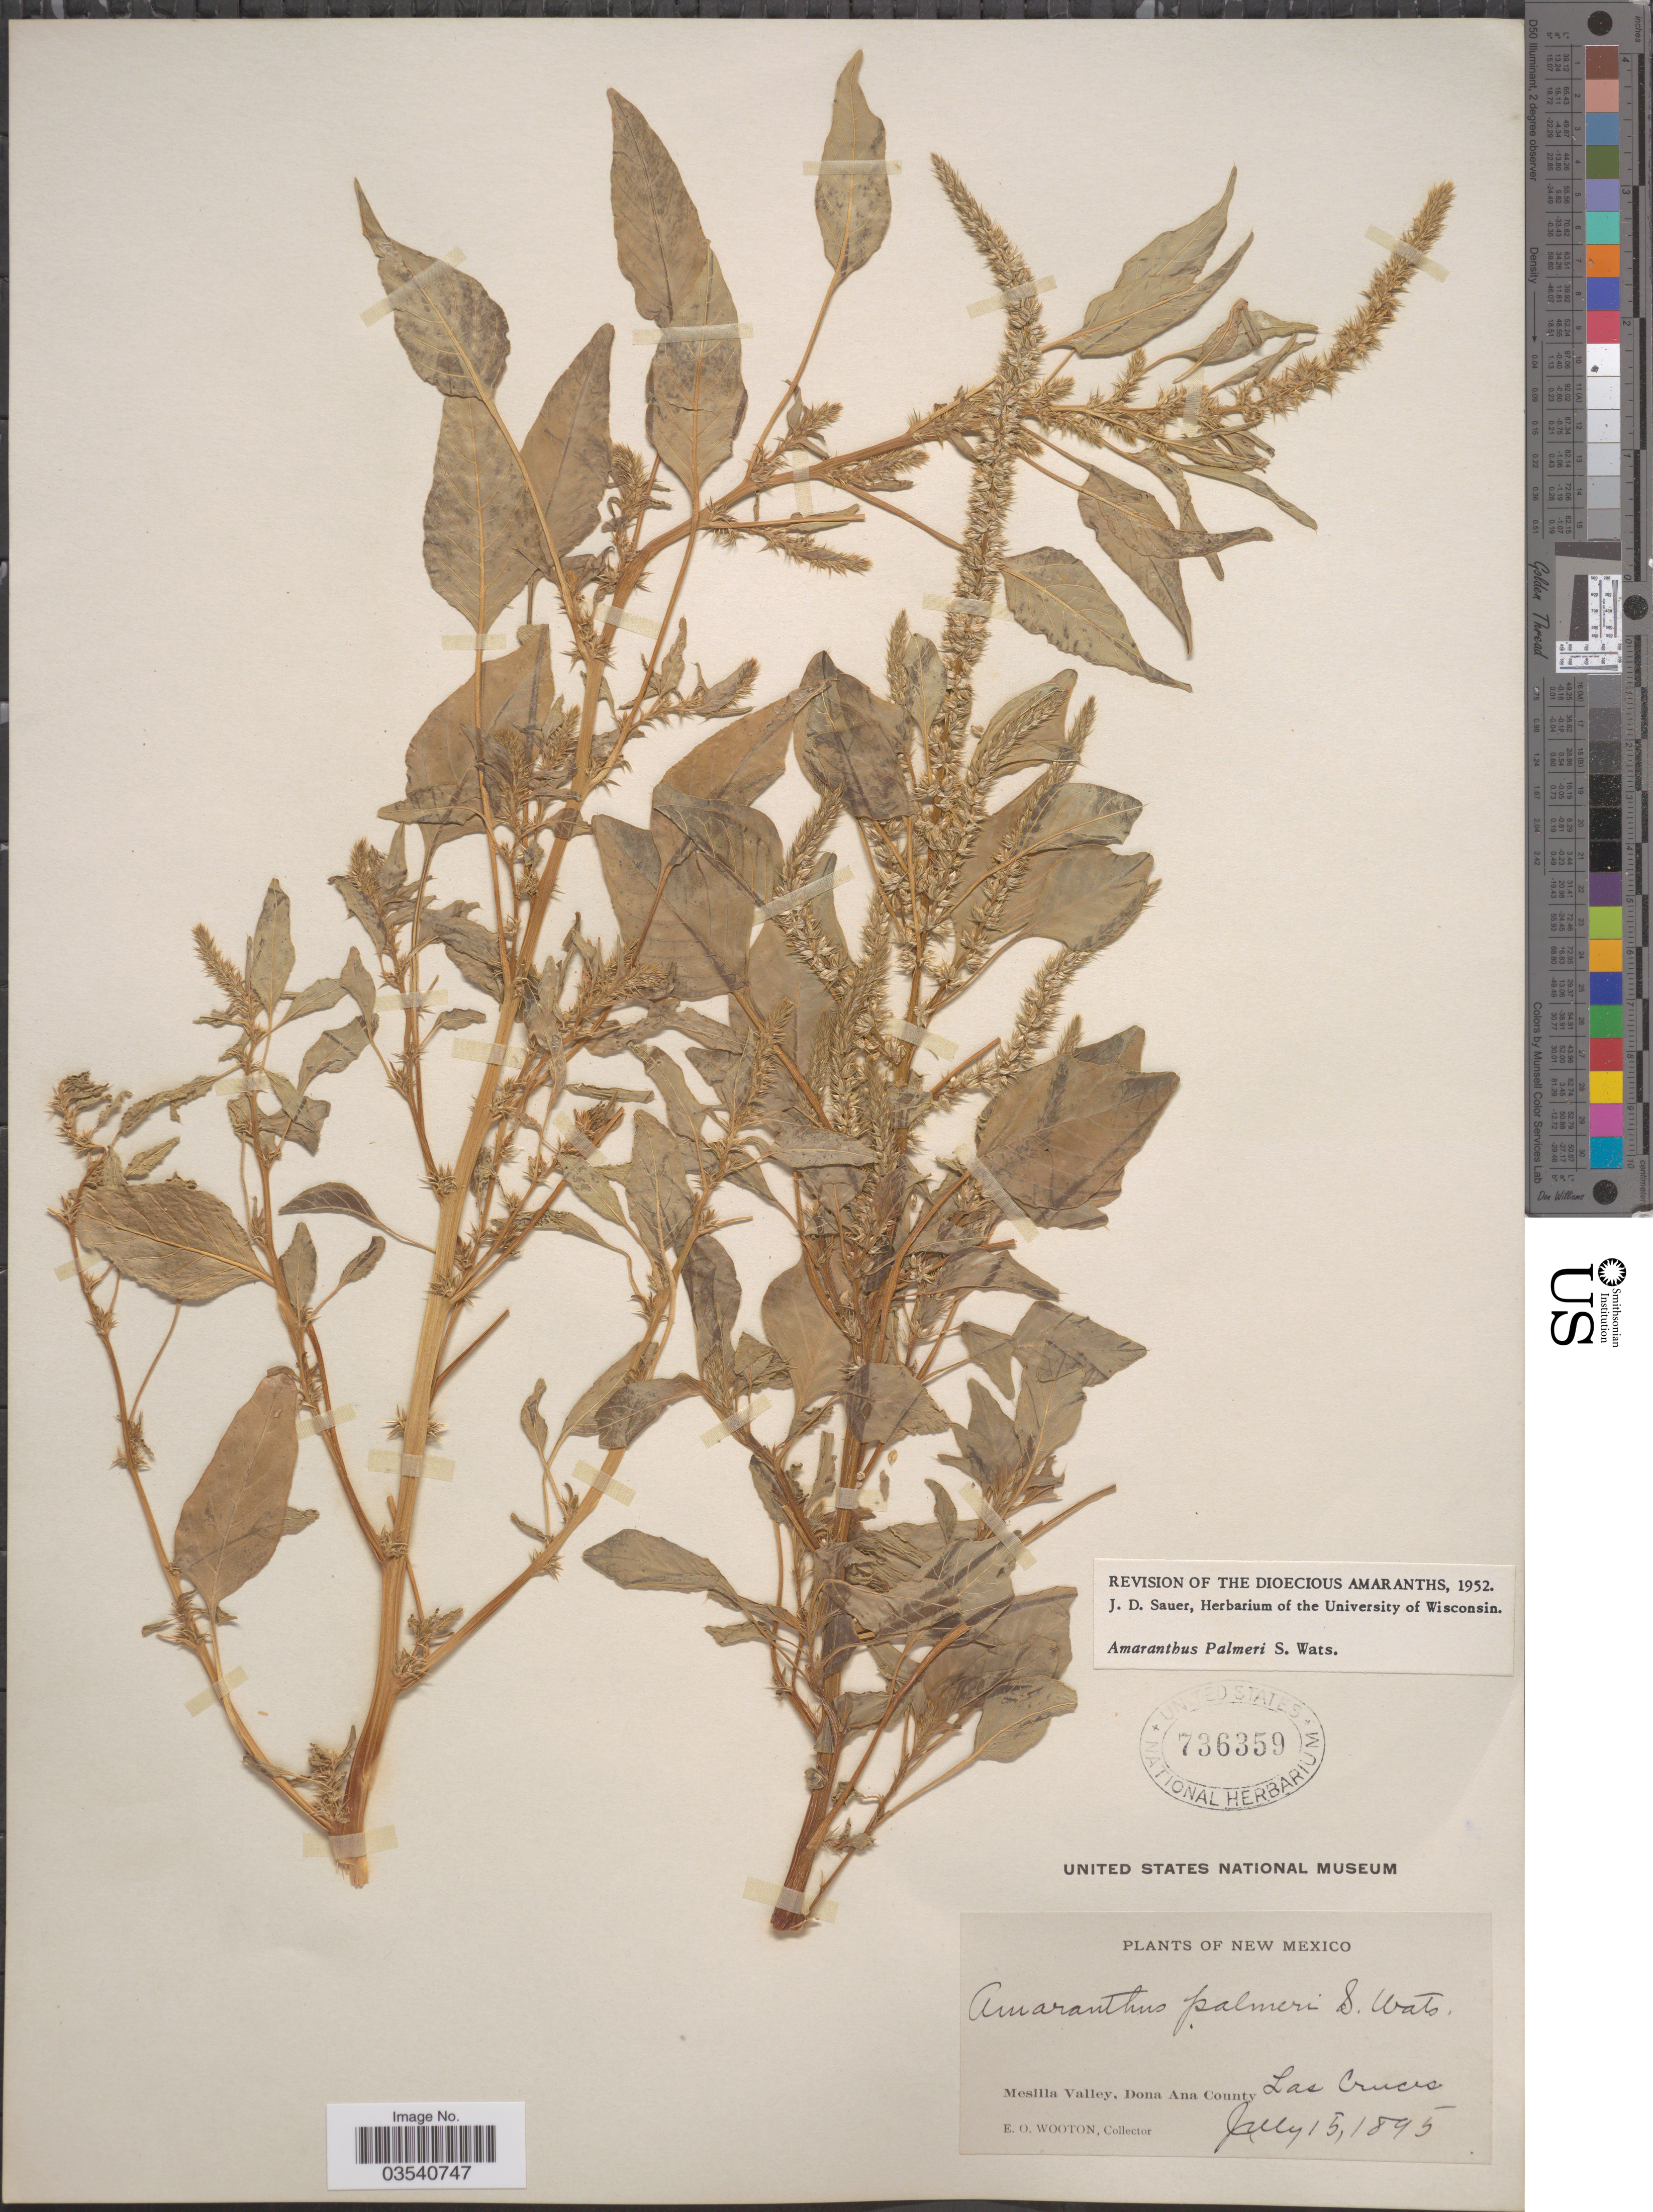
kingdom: Plantae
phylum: Tracheophyta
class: Magnoliopsida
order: Caryophyllales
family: Amaranthaceae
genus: Amaranthus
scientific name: Amaranthus palmeri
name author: S. Watson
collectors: E. O. Wooton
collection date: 1895-07-15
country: United States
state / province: New Mexico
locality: Mesilla Valley, Dona Ana County. Las Cruces.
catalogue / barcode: US 736359